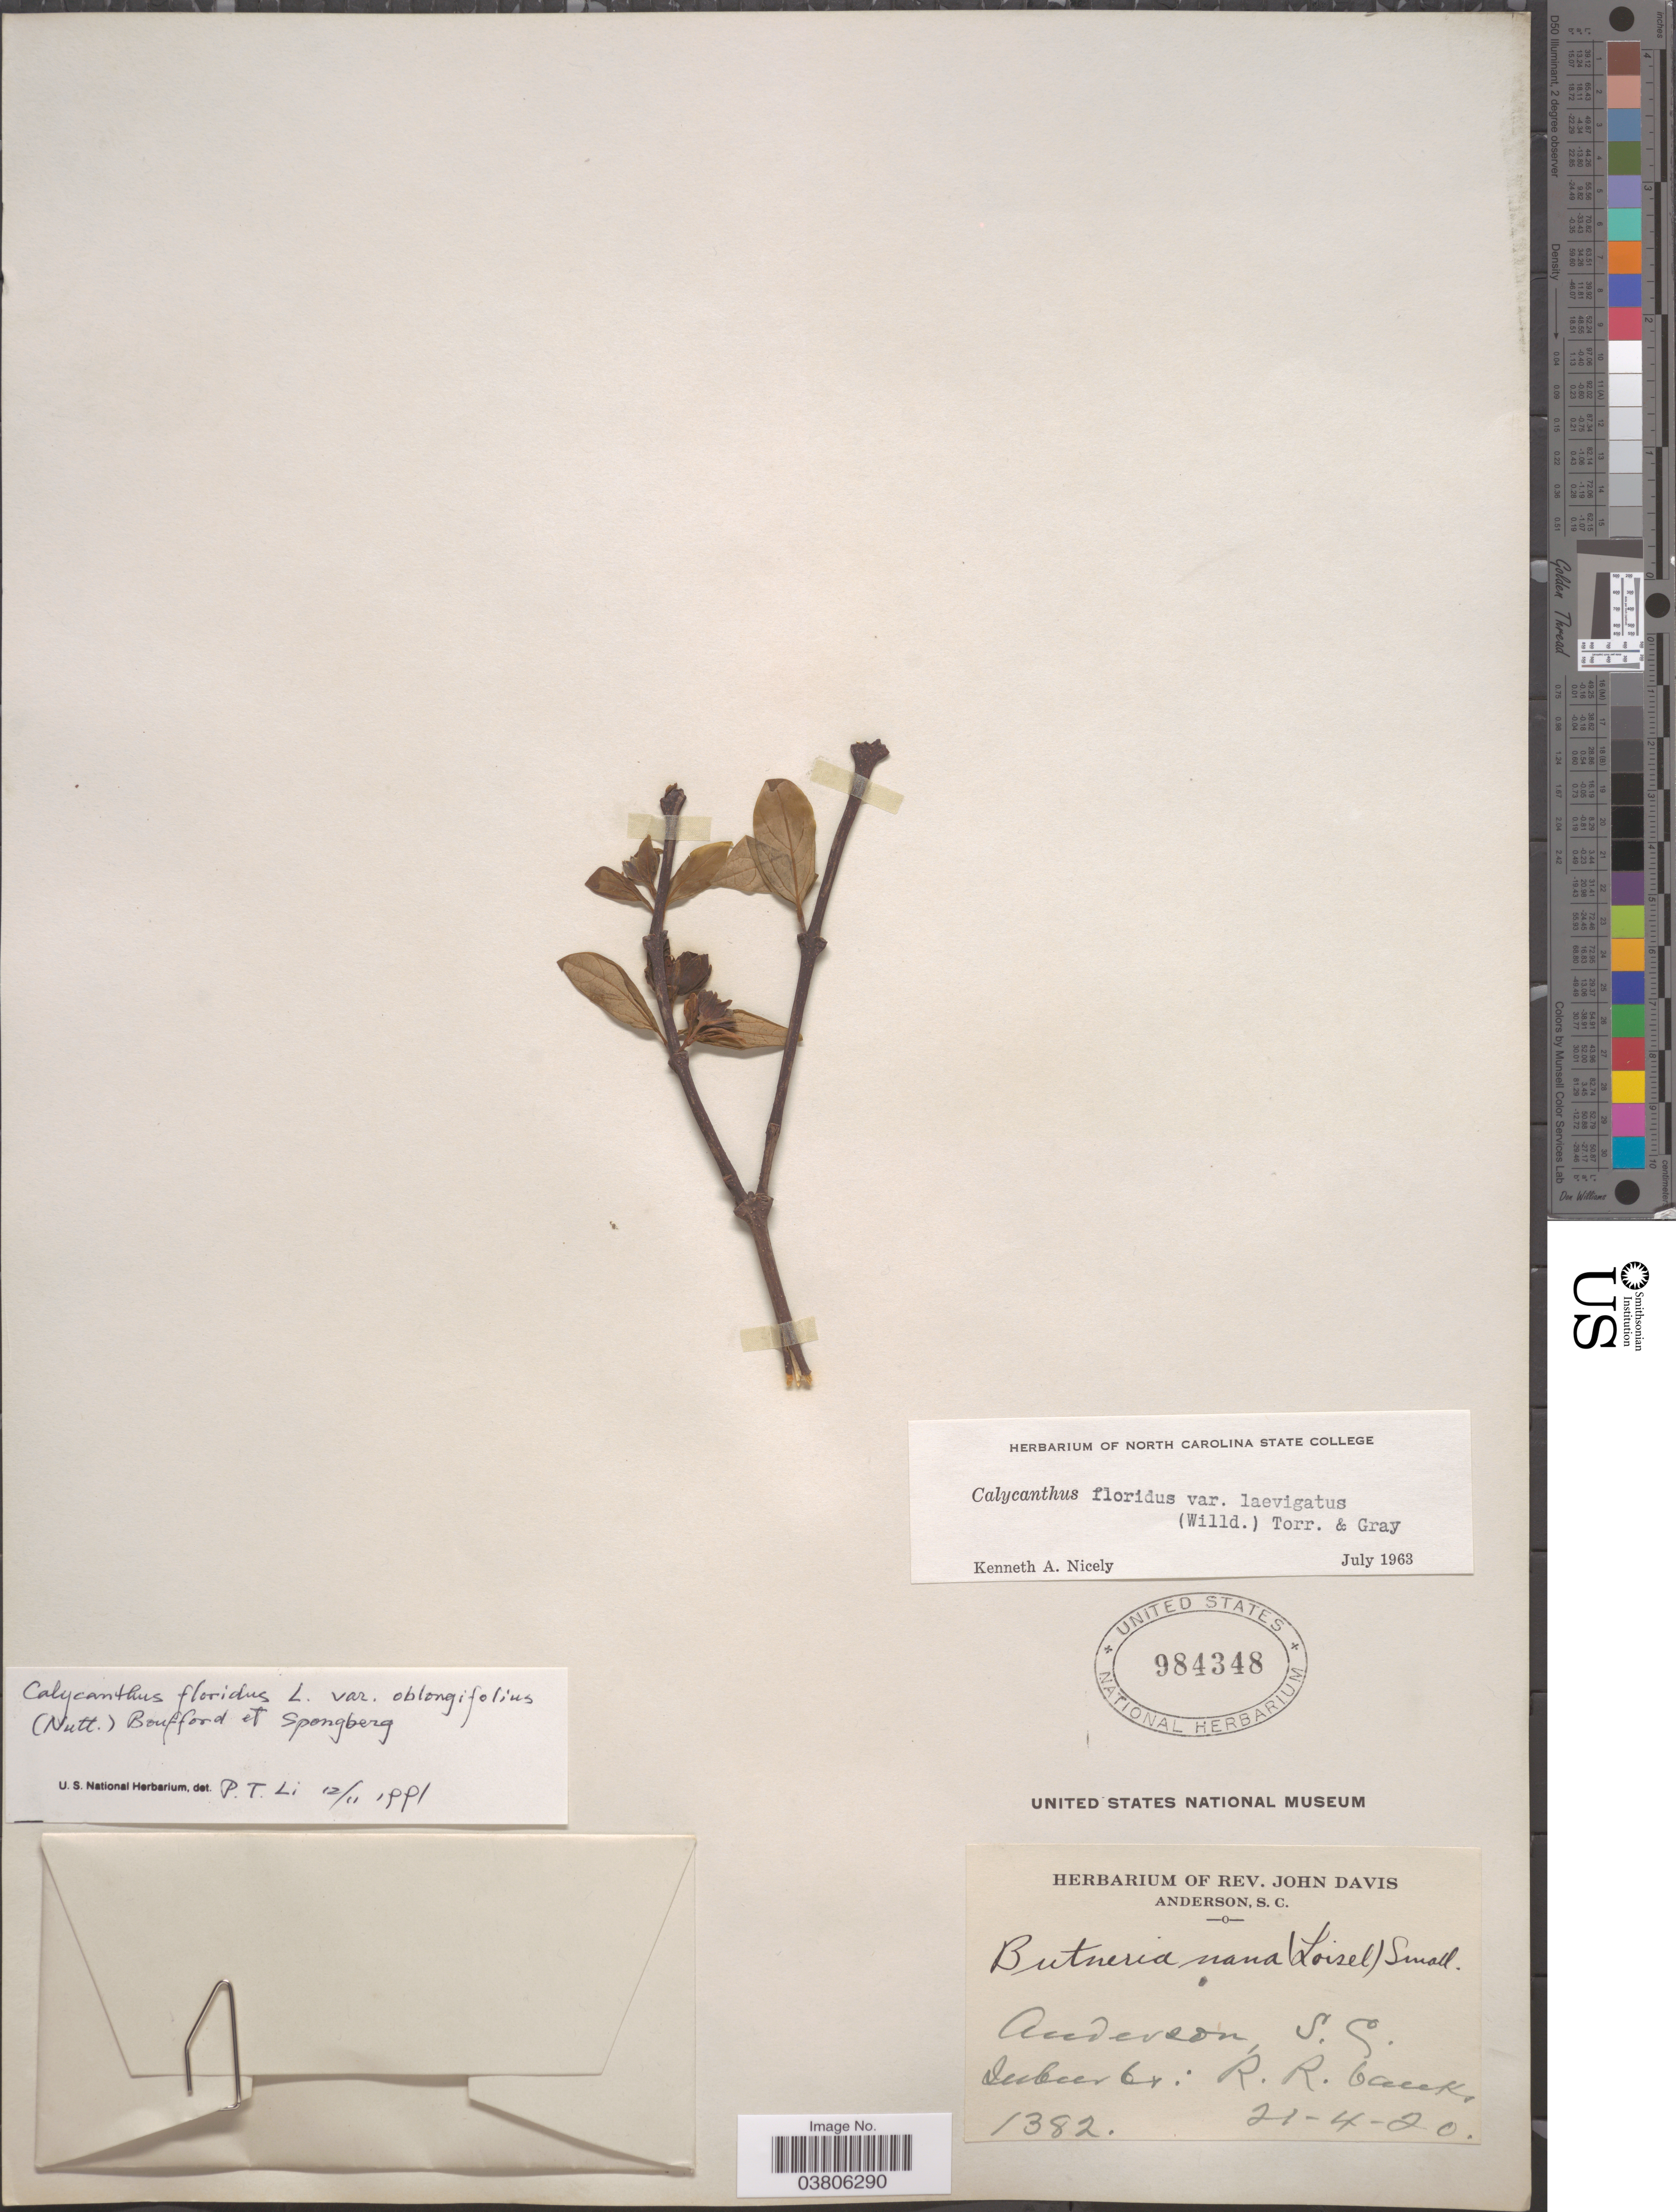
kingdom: Plantae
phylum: Tracheophyta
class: Magnoliopsida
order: Laurales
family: Calycanthaceae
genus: Calycanthus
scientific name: Calycanthus floridus var. laevigatus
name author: (Willd.) Torr. & A. Gray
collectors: ex herb. Rev. John Davis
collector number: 1382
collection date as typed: Transcribed d/m/y: 21/4/20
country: United States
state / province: South Carolina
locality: Anderson. [illegible text] Cr: R. R. banks.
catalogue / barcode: US 984348